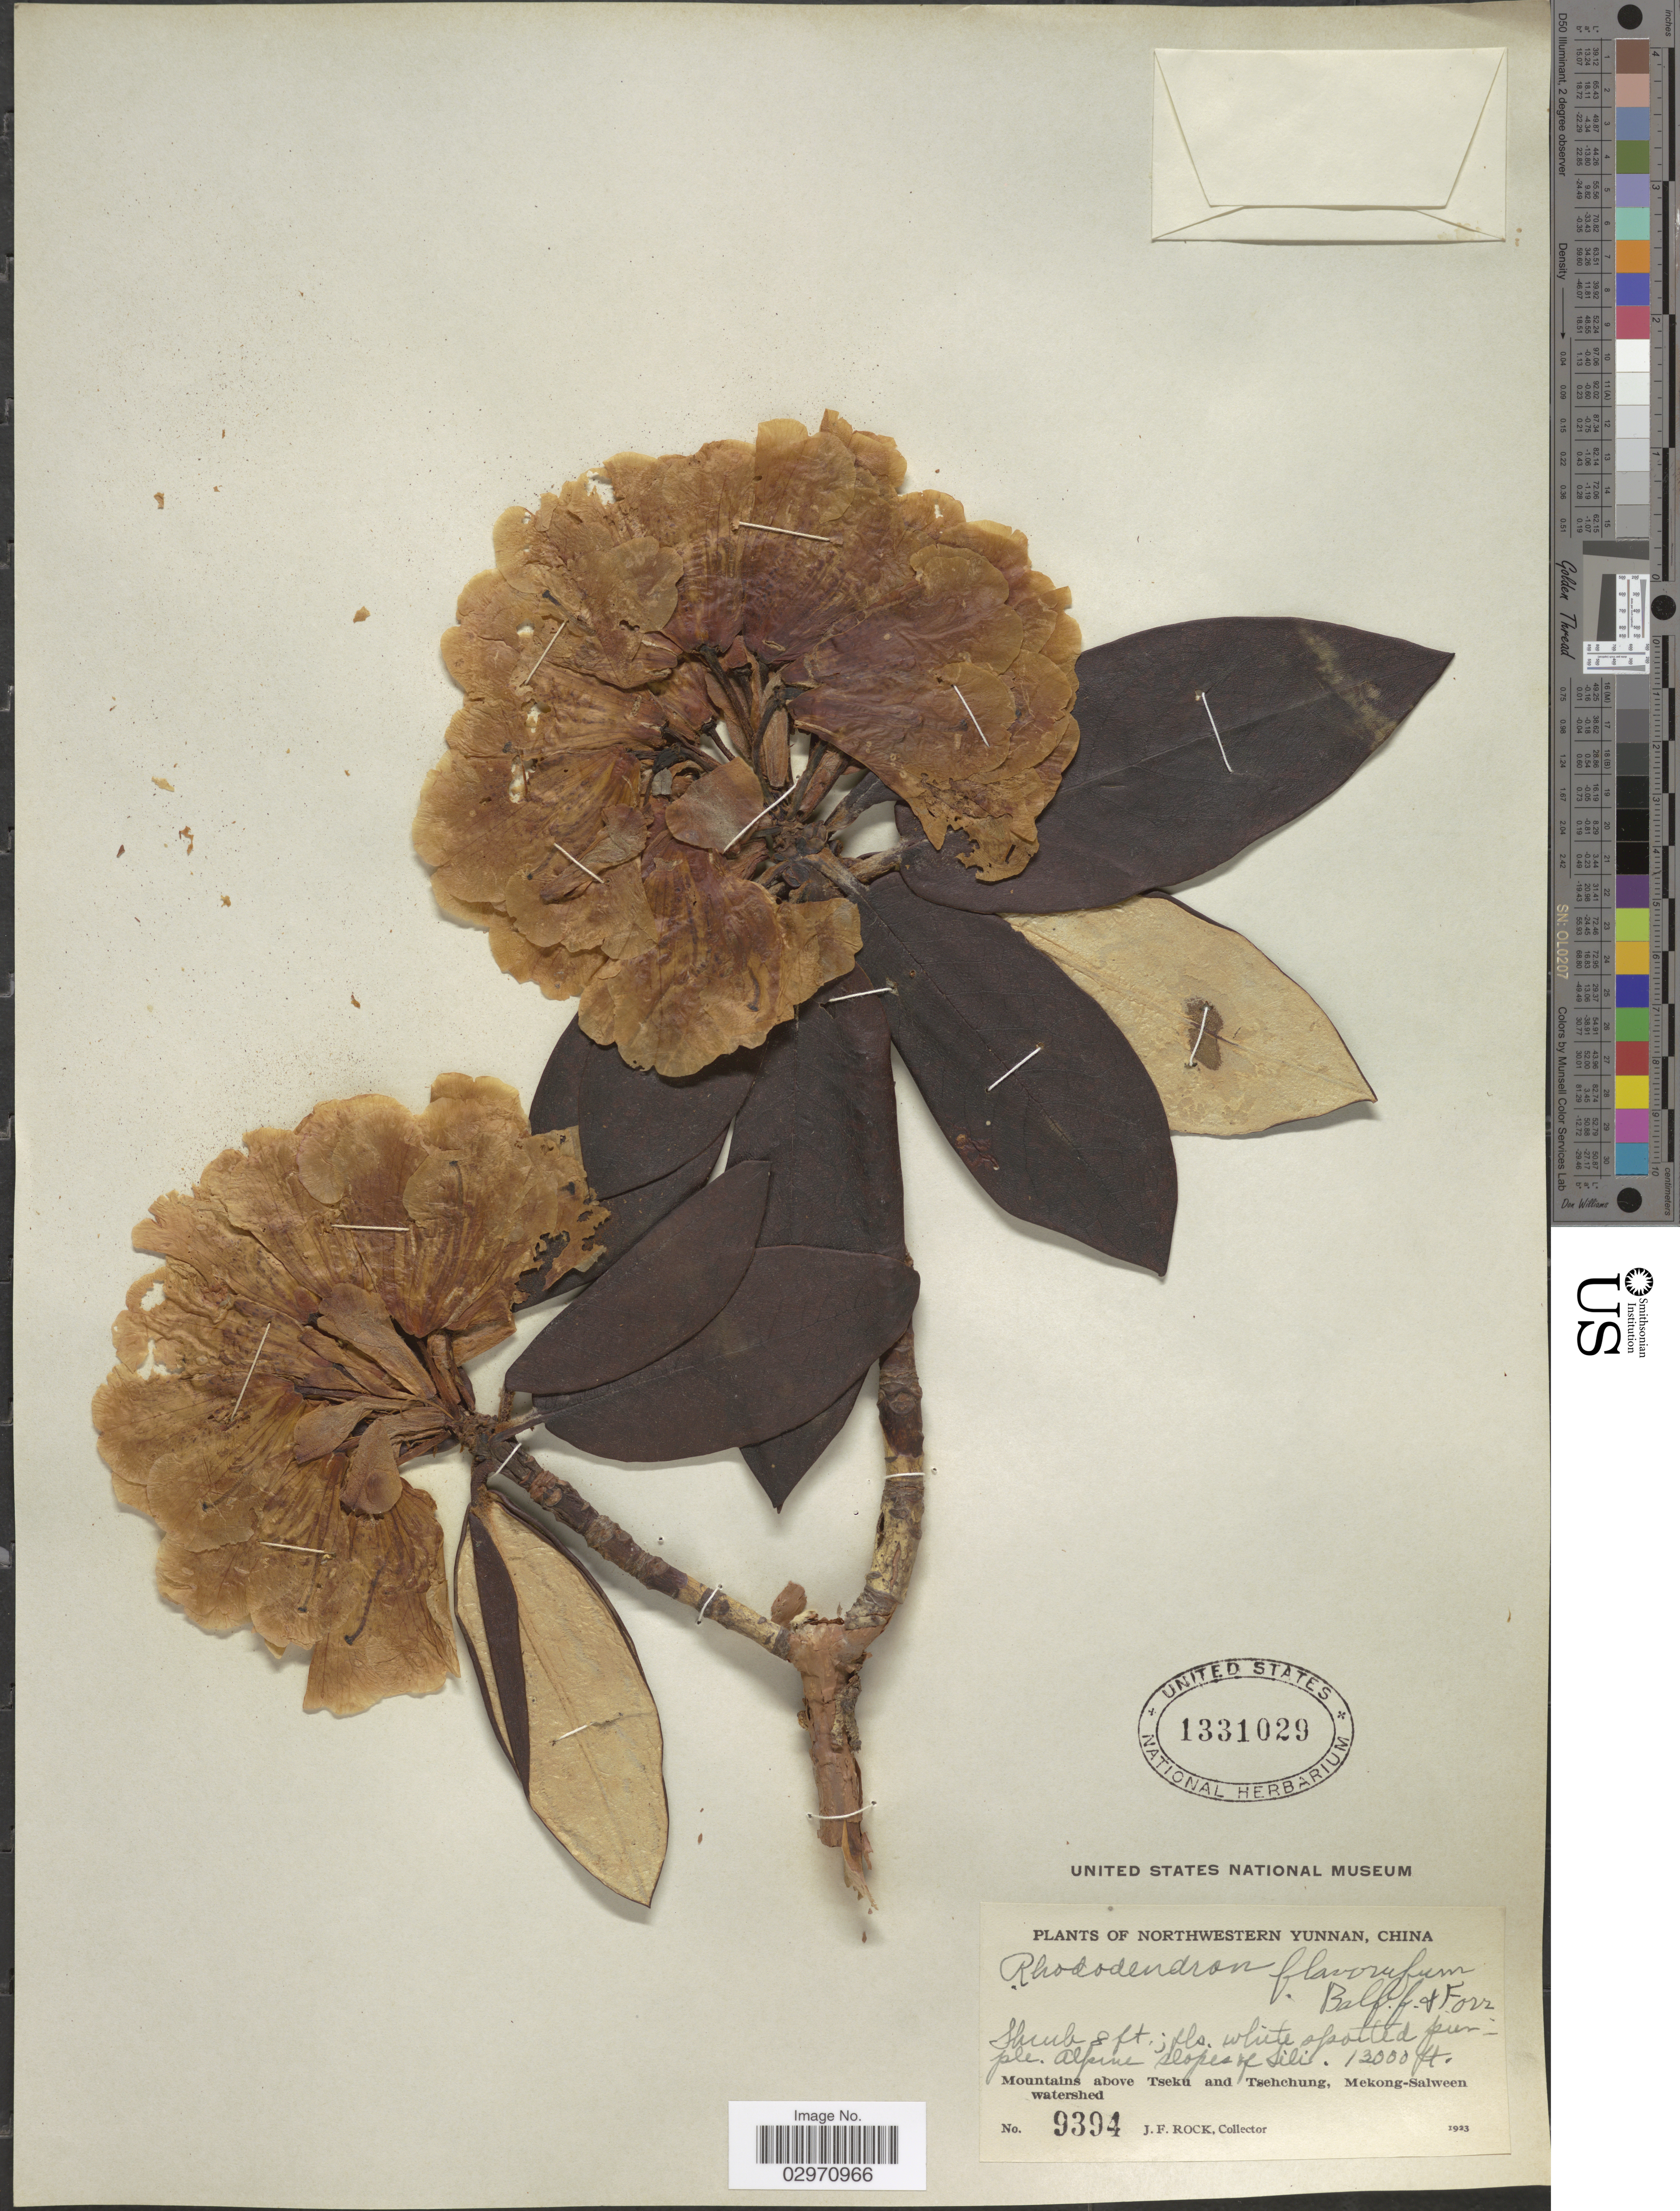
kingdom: Plantae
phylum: Tracheophyta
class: Magnoliopsida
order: Ericales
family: Ericaceae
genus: Rhododendron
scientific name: Rhododendron flavorufum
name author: Balf. f. & Forrest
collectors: J. Rock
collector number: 9394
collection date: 1923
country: China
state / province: Yunnan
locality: Northwestern Yunnan. Mountains above Tseku and Tsehchung, Mekong-Salween watershed. Alpine slopes of Sili.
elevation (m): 3962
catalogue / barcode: US 1331029